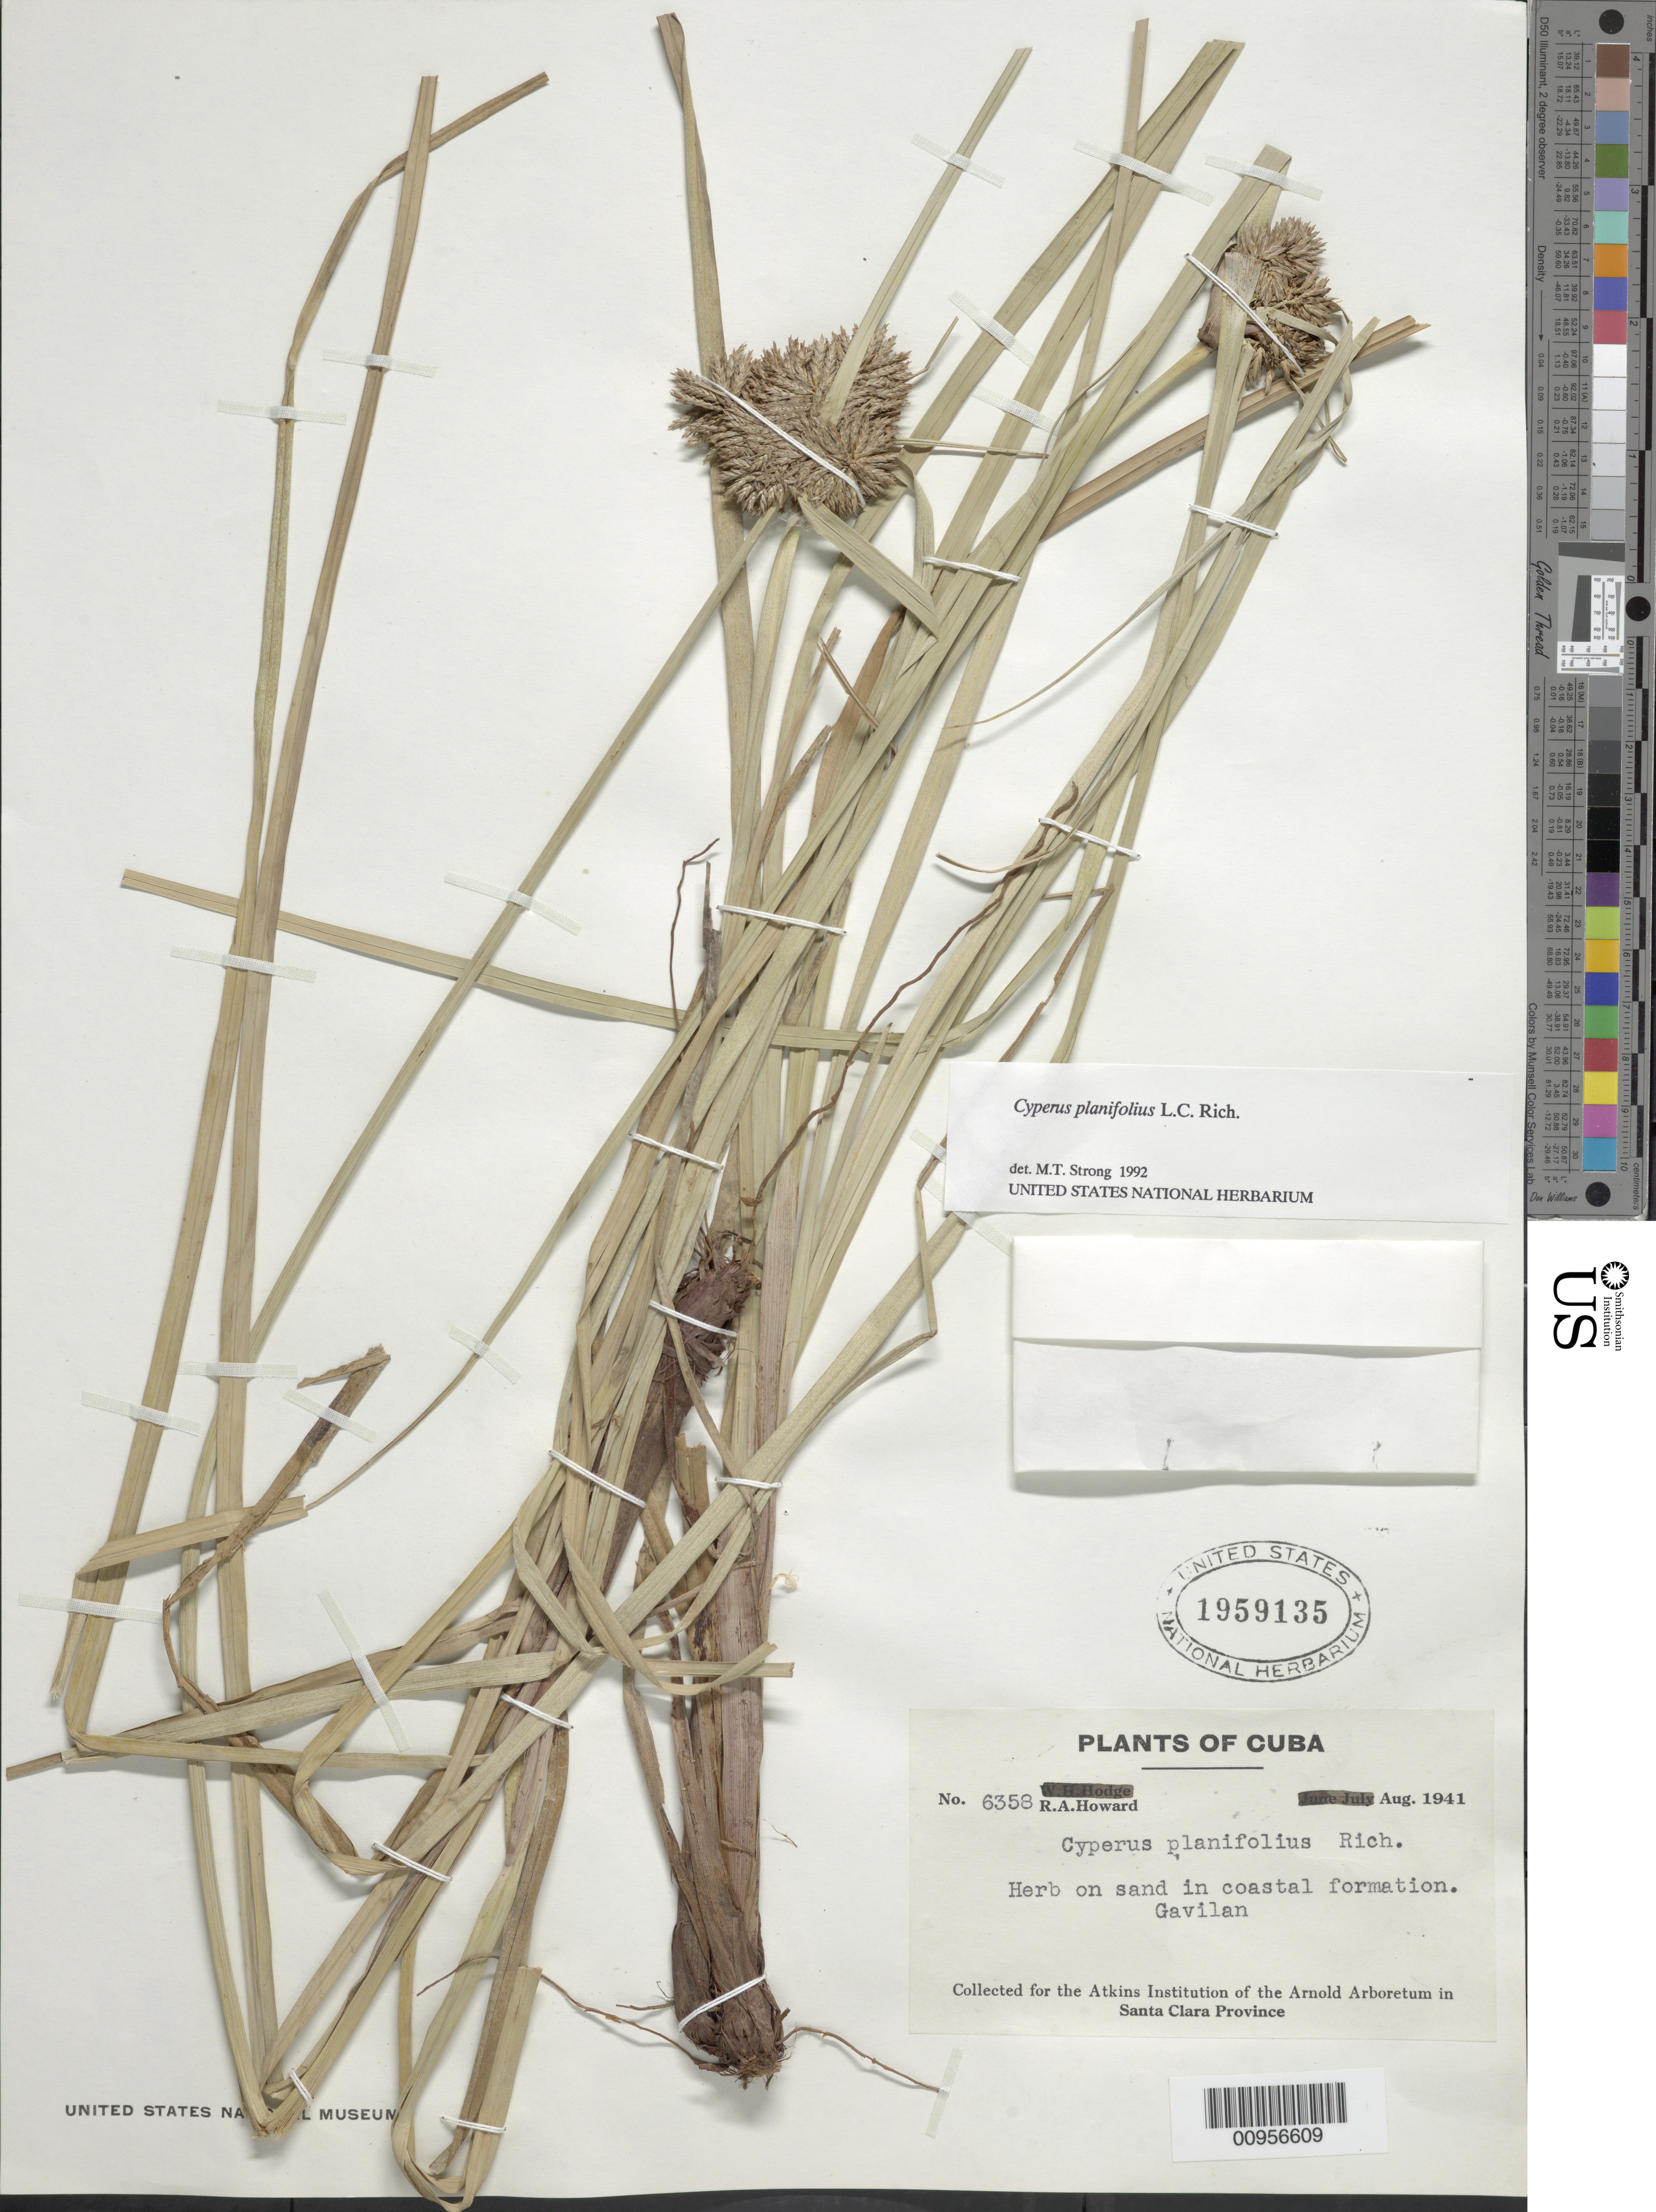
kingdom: Plantae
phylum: Tracheophyta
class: Liliopsida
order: Poales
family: Cyperaceae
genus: Cyperus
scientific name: Cyperus planifolius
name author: Rich.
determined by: Strong, M. T., (US), Smithsonian Institution - National Museum of Natural History (UNITED STATES)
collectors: R. A. Howard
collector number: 6358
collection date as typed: Aug 1941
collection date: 1941-08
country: Cuba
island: Cuba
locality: Gavilan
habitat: On sand in coastal formation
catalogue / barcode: US 1959135